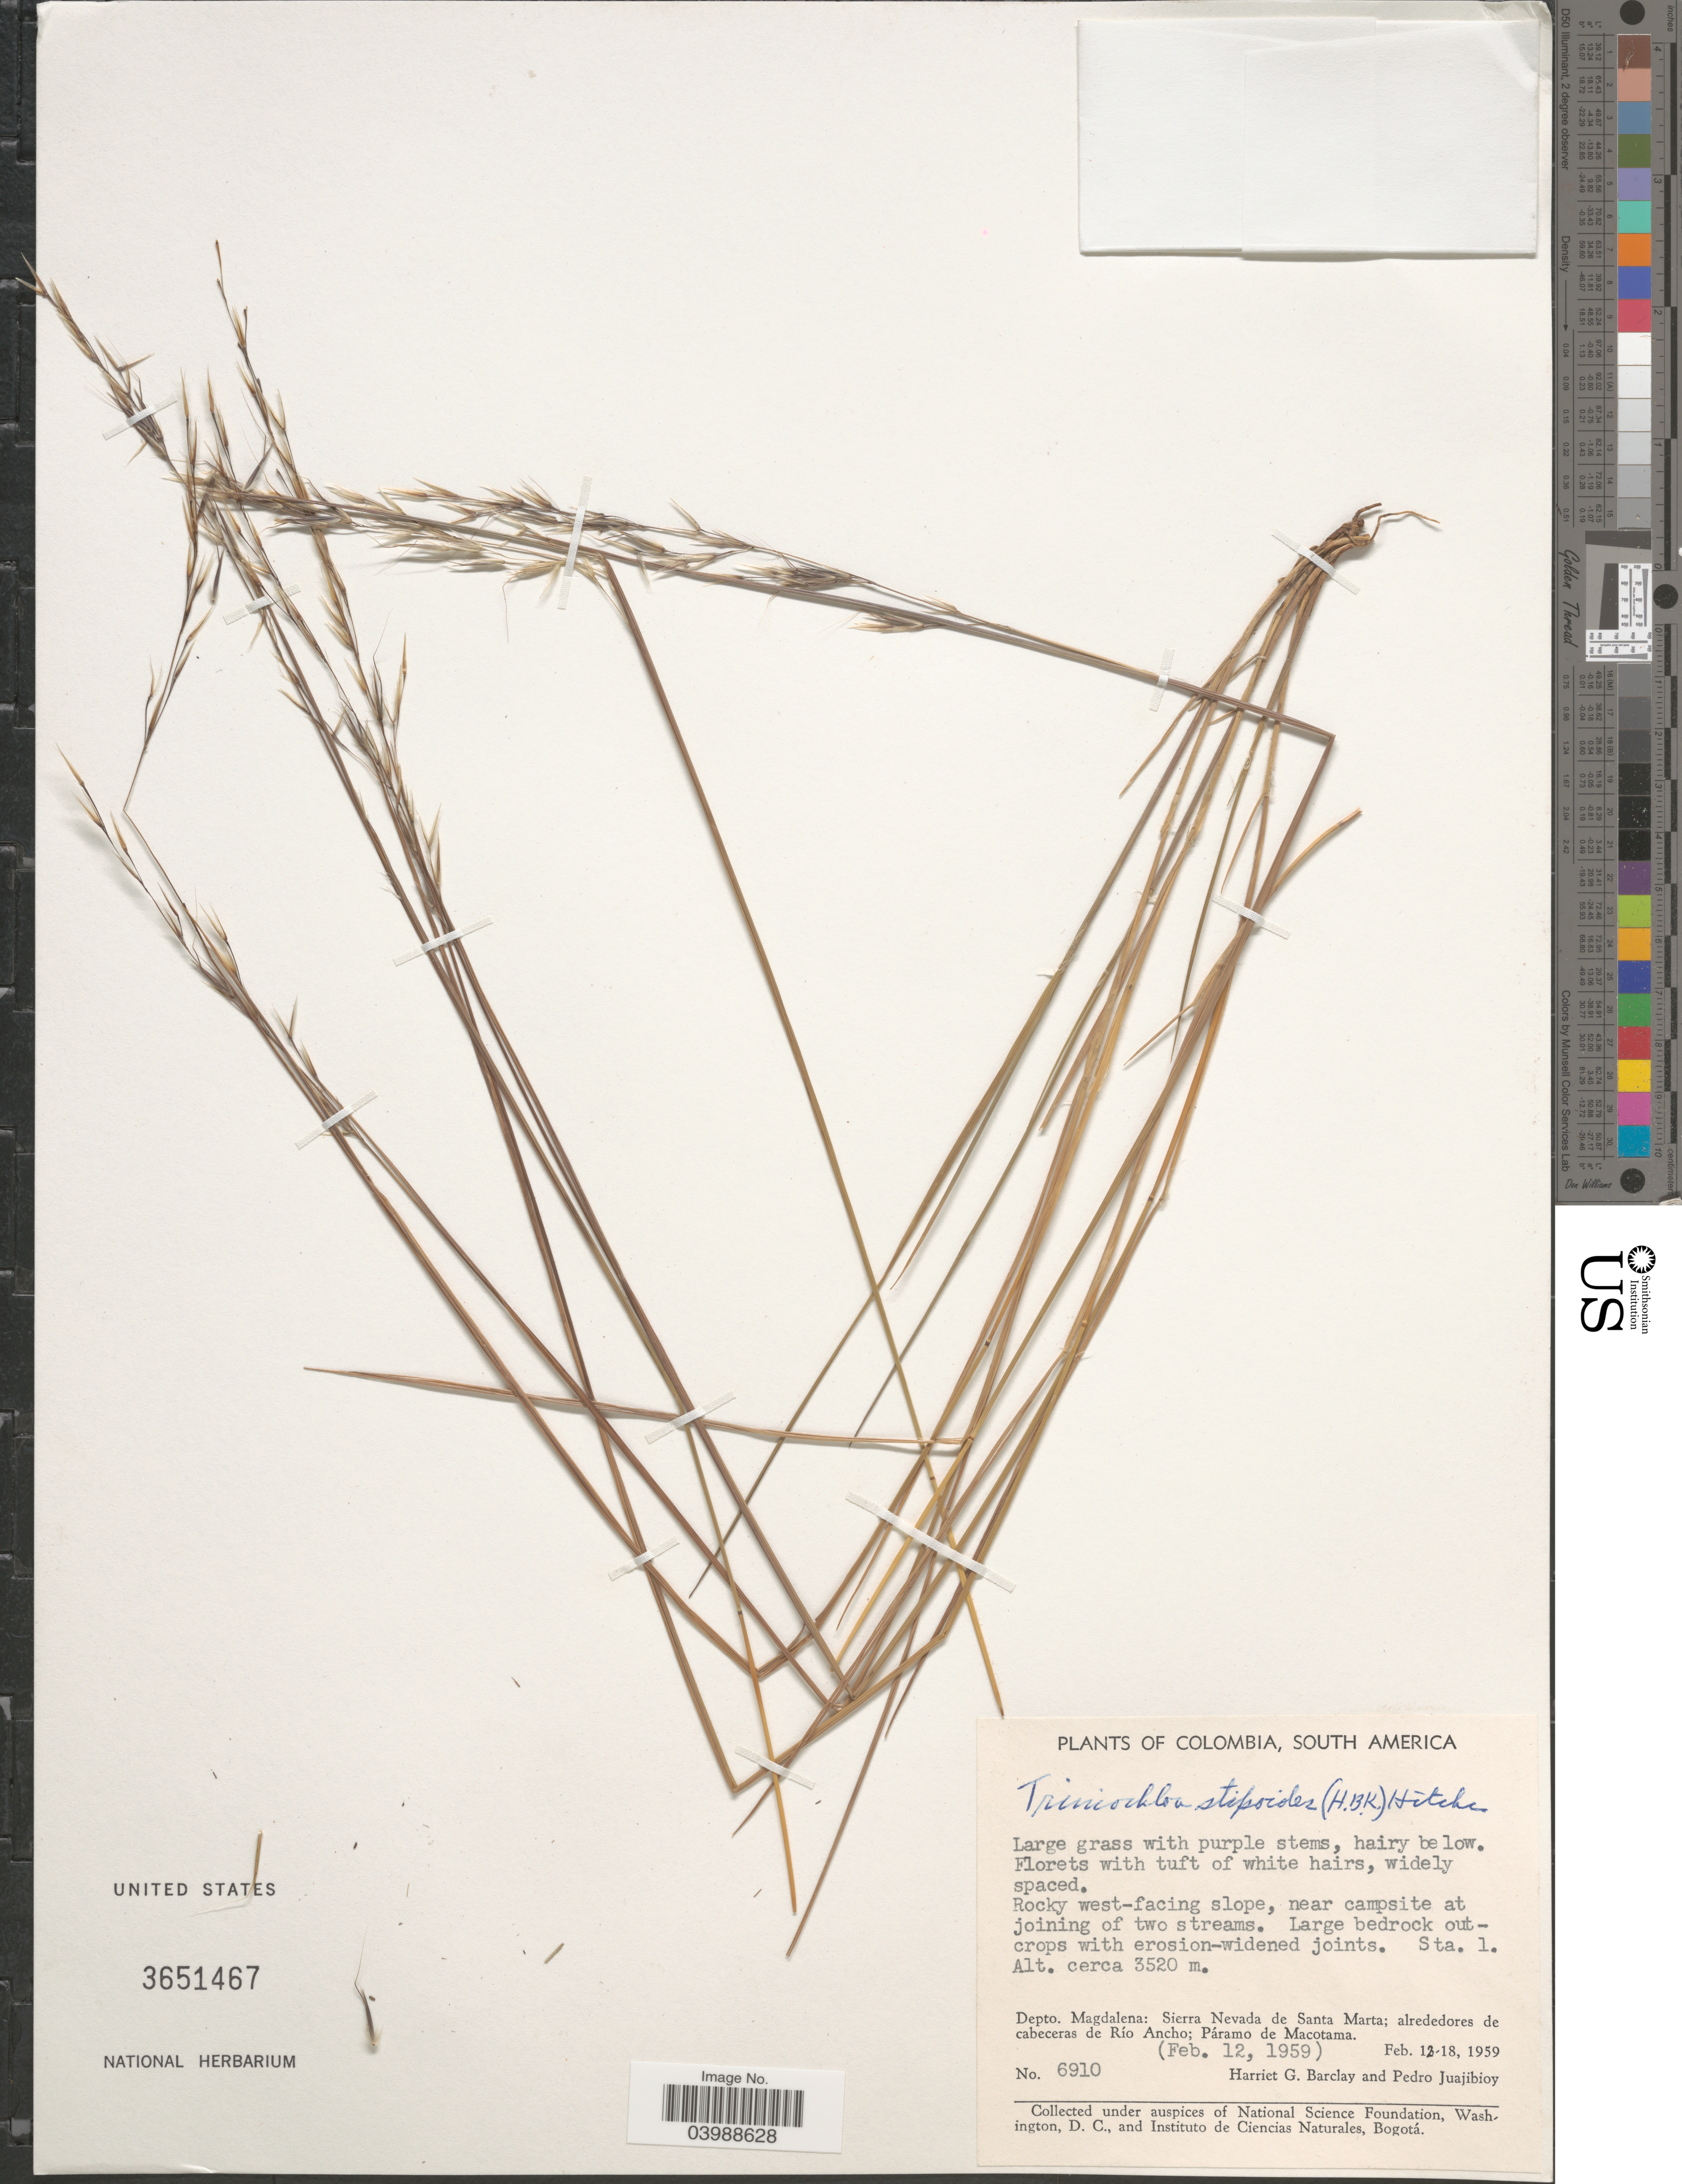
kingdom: Plantae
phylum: Tracheophyta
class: Liliopsida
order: Poales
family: Poaceae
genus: Triniochloa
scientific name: Triniochloa stipoides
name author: (Kunth) Hitchc.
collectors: H. G. Barclay & P. Juajibioy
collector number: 6910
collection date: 1959-02-12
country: Colombia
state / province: Magdalena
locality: West-facing slope, near campsite at joining of two streams. Sta. 1. :Sierra Nevada de Santa Marta; alrededores de cabeceras de Río Ancho; Páramo de Macotama.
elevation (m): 3520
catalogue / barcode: US 3651467